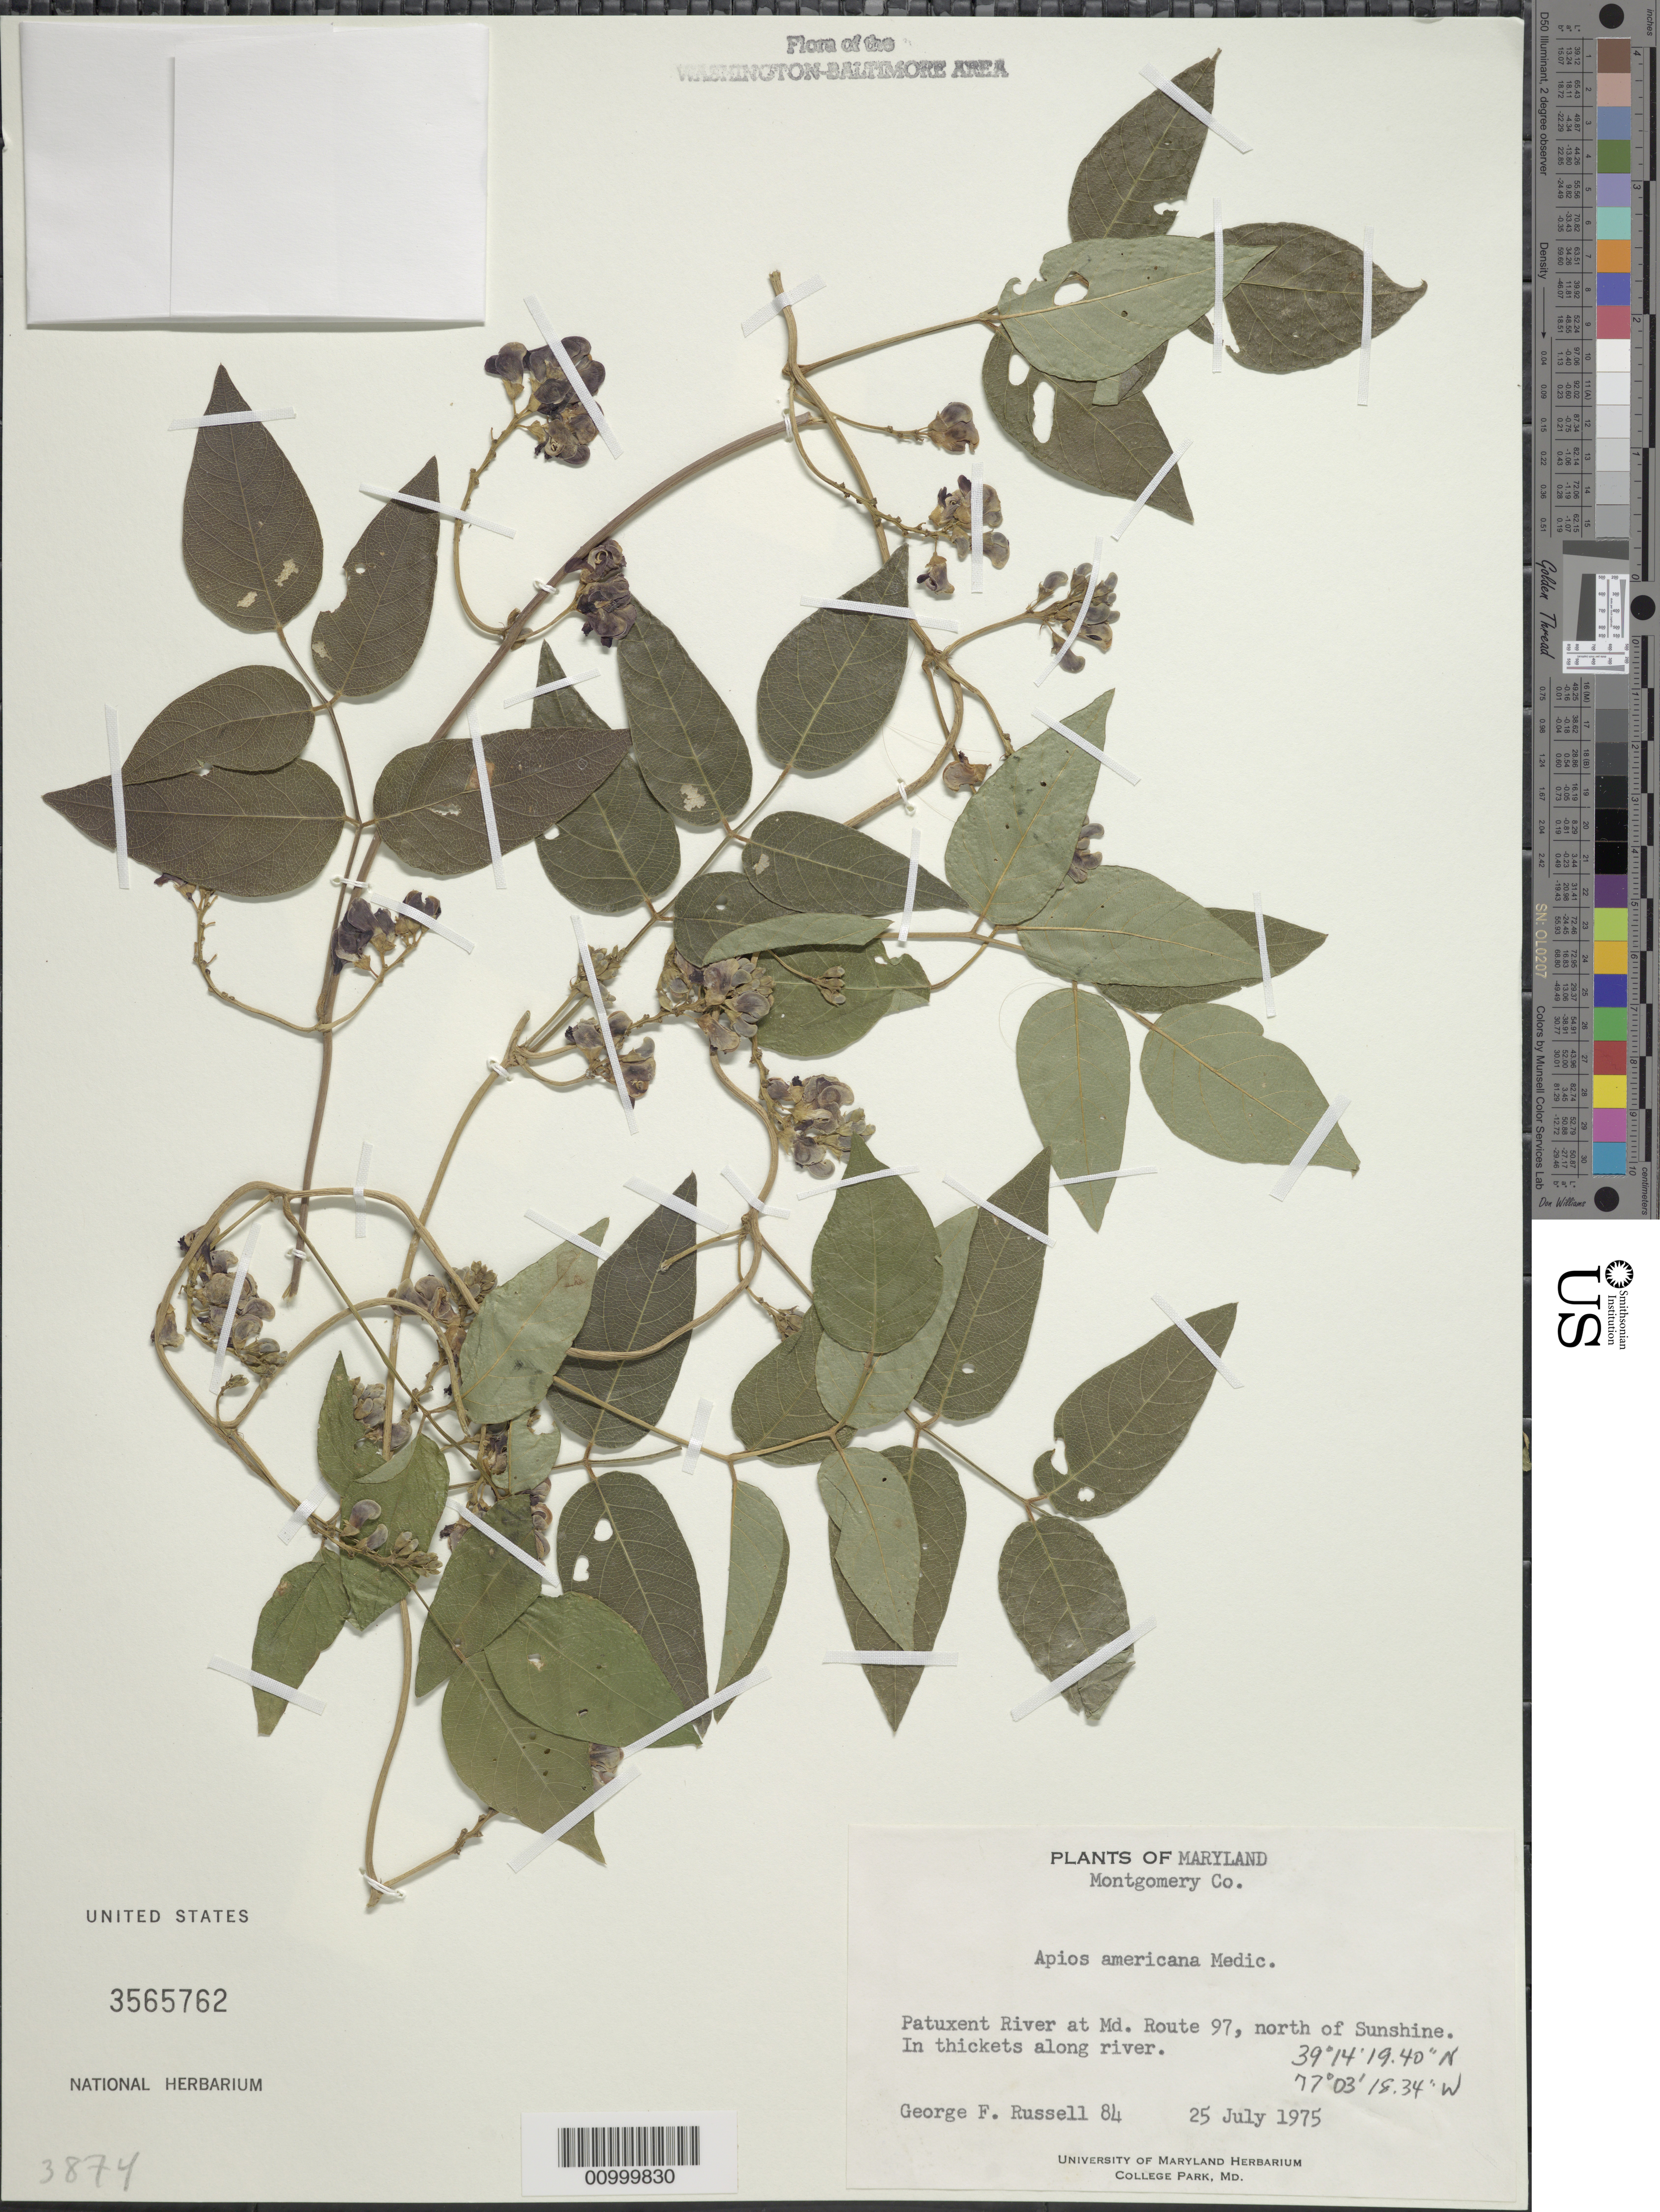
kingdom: Plantae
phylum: Tracheophyta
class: Magnoliopsida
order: Fabales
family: Fabaceae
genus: Apios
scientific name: Apios americana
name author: Medik.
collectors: G. Russell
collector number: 84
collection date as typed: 25 Jul 1975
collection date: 1975-07-25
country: United States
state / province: Maryland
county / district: Montgomery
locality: Patuxent River at Md. Route 97, north of Sunshine.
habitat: in thickets along river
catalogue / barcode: US 3565762